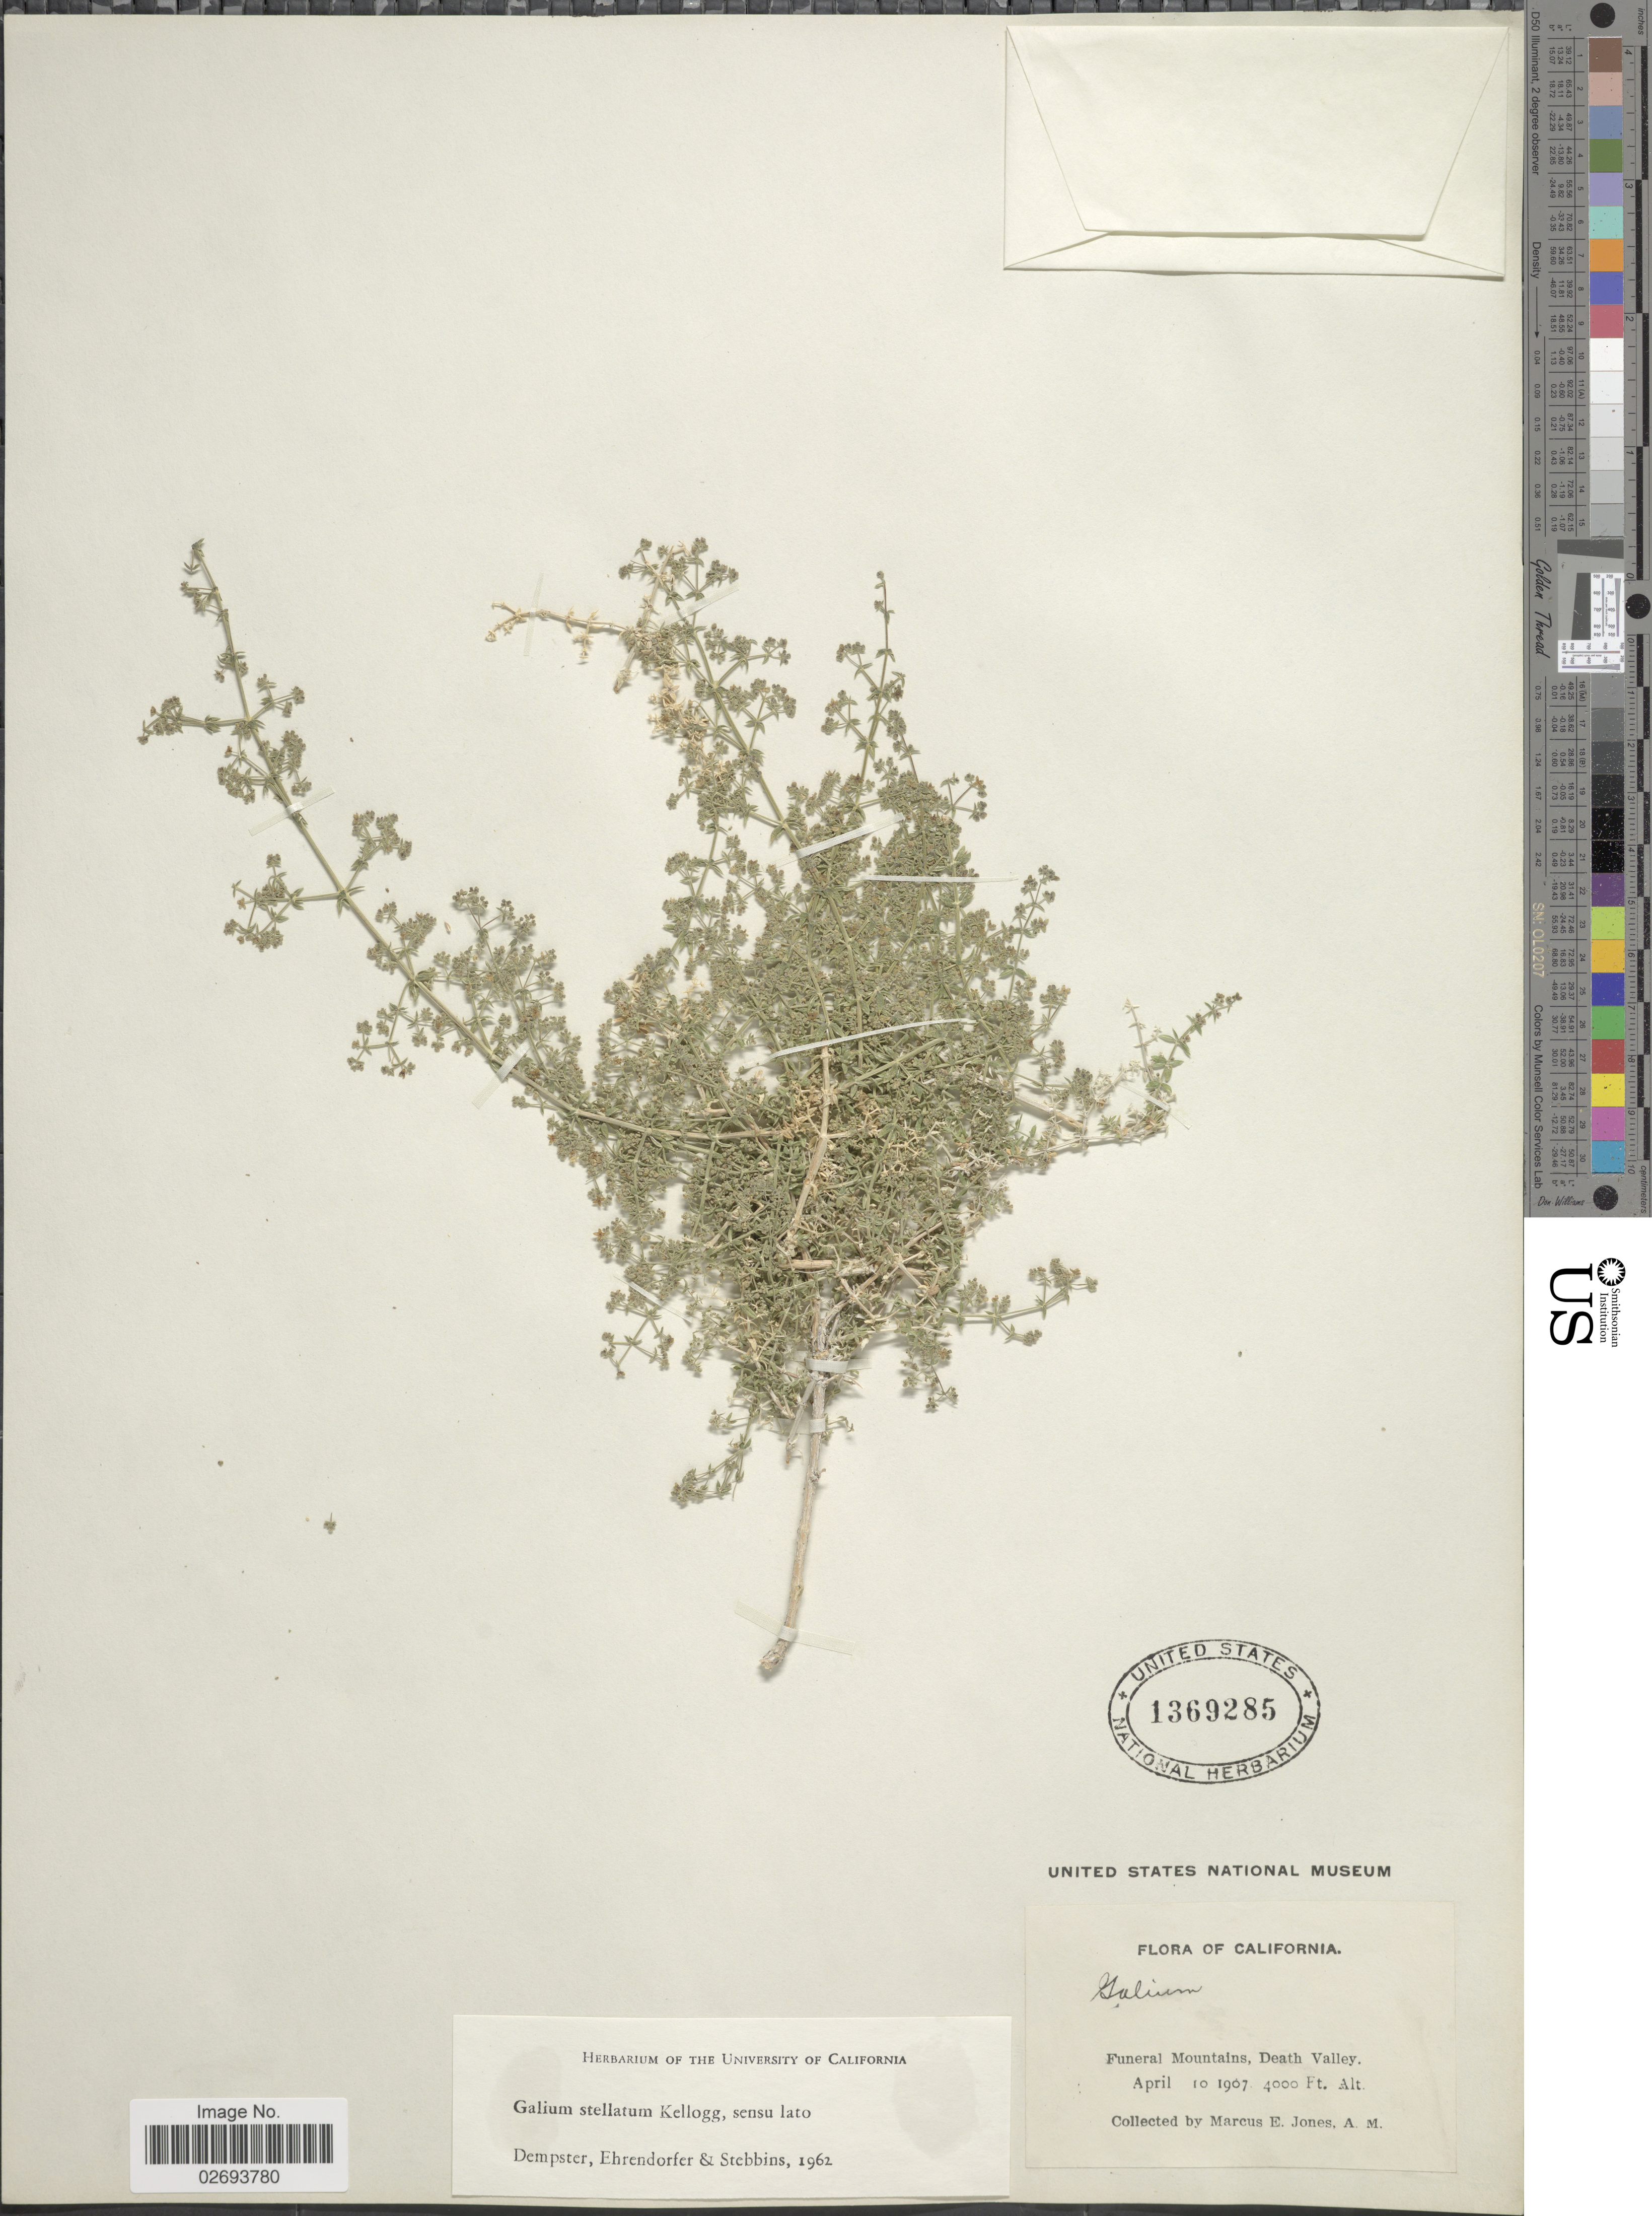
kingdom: Plantae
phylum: Tracheophyta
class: Magnoliopsida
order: Gentianales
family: Rubiaceae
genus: Galium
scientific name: Galium stellatum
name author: Kellogg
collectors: M. E. Jones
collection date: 1907-04-10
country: United States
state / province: California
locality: Funeral Mountains, Death Valley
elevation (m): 1219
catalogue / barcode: US 1369285